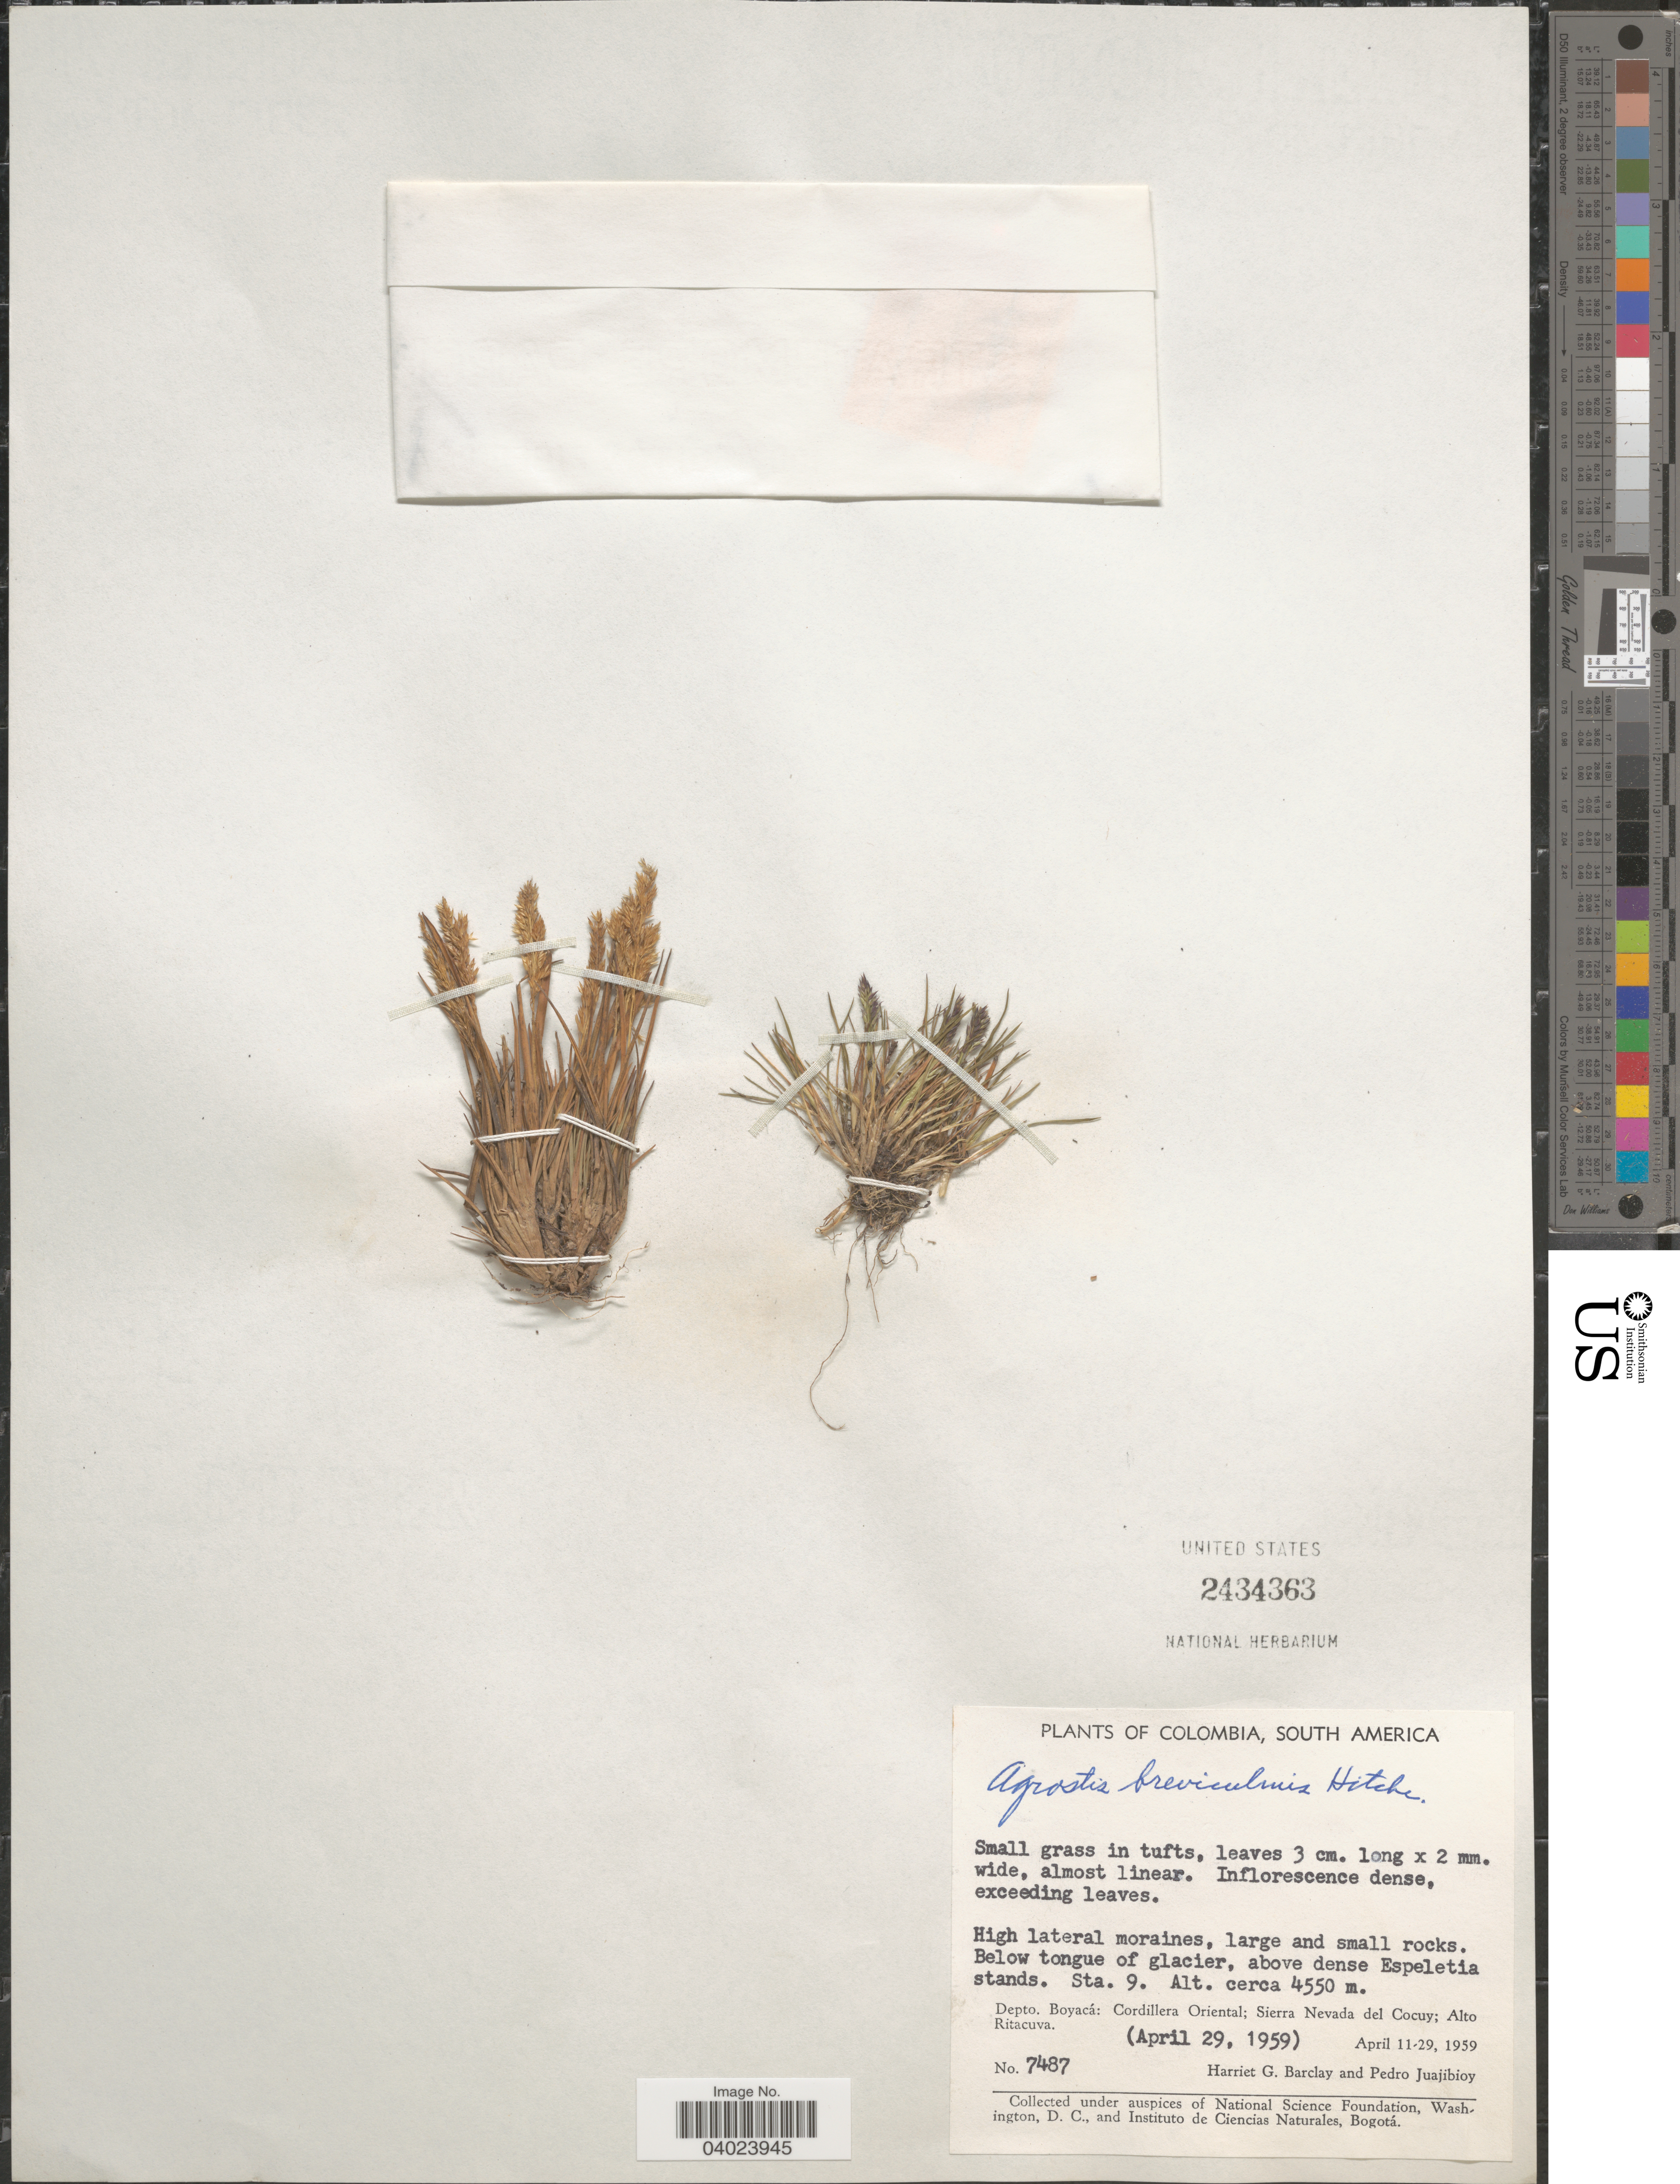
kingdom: Plantae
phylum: Tracheophyta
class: Liliopsida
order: Poales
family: Poaceae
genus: Agrostis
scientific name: Agrostis breviculmis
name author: Hitchc.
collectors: H. G. Barclay & P. Juajibioy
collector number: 7487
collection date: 1959-04-29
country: Colombia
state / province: Boyacá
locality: Sta. 9. Depto. Boyacá: Cordillera Oriental; Sierra Nevada del Cocuy; Alto Ritacuva.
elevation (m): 4550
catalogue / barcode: US 2434363